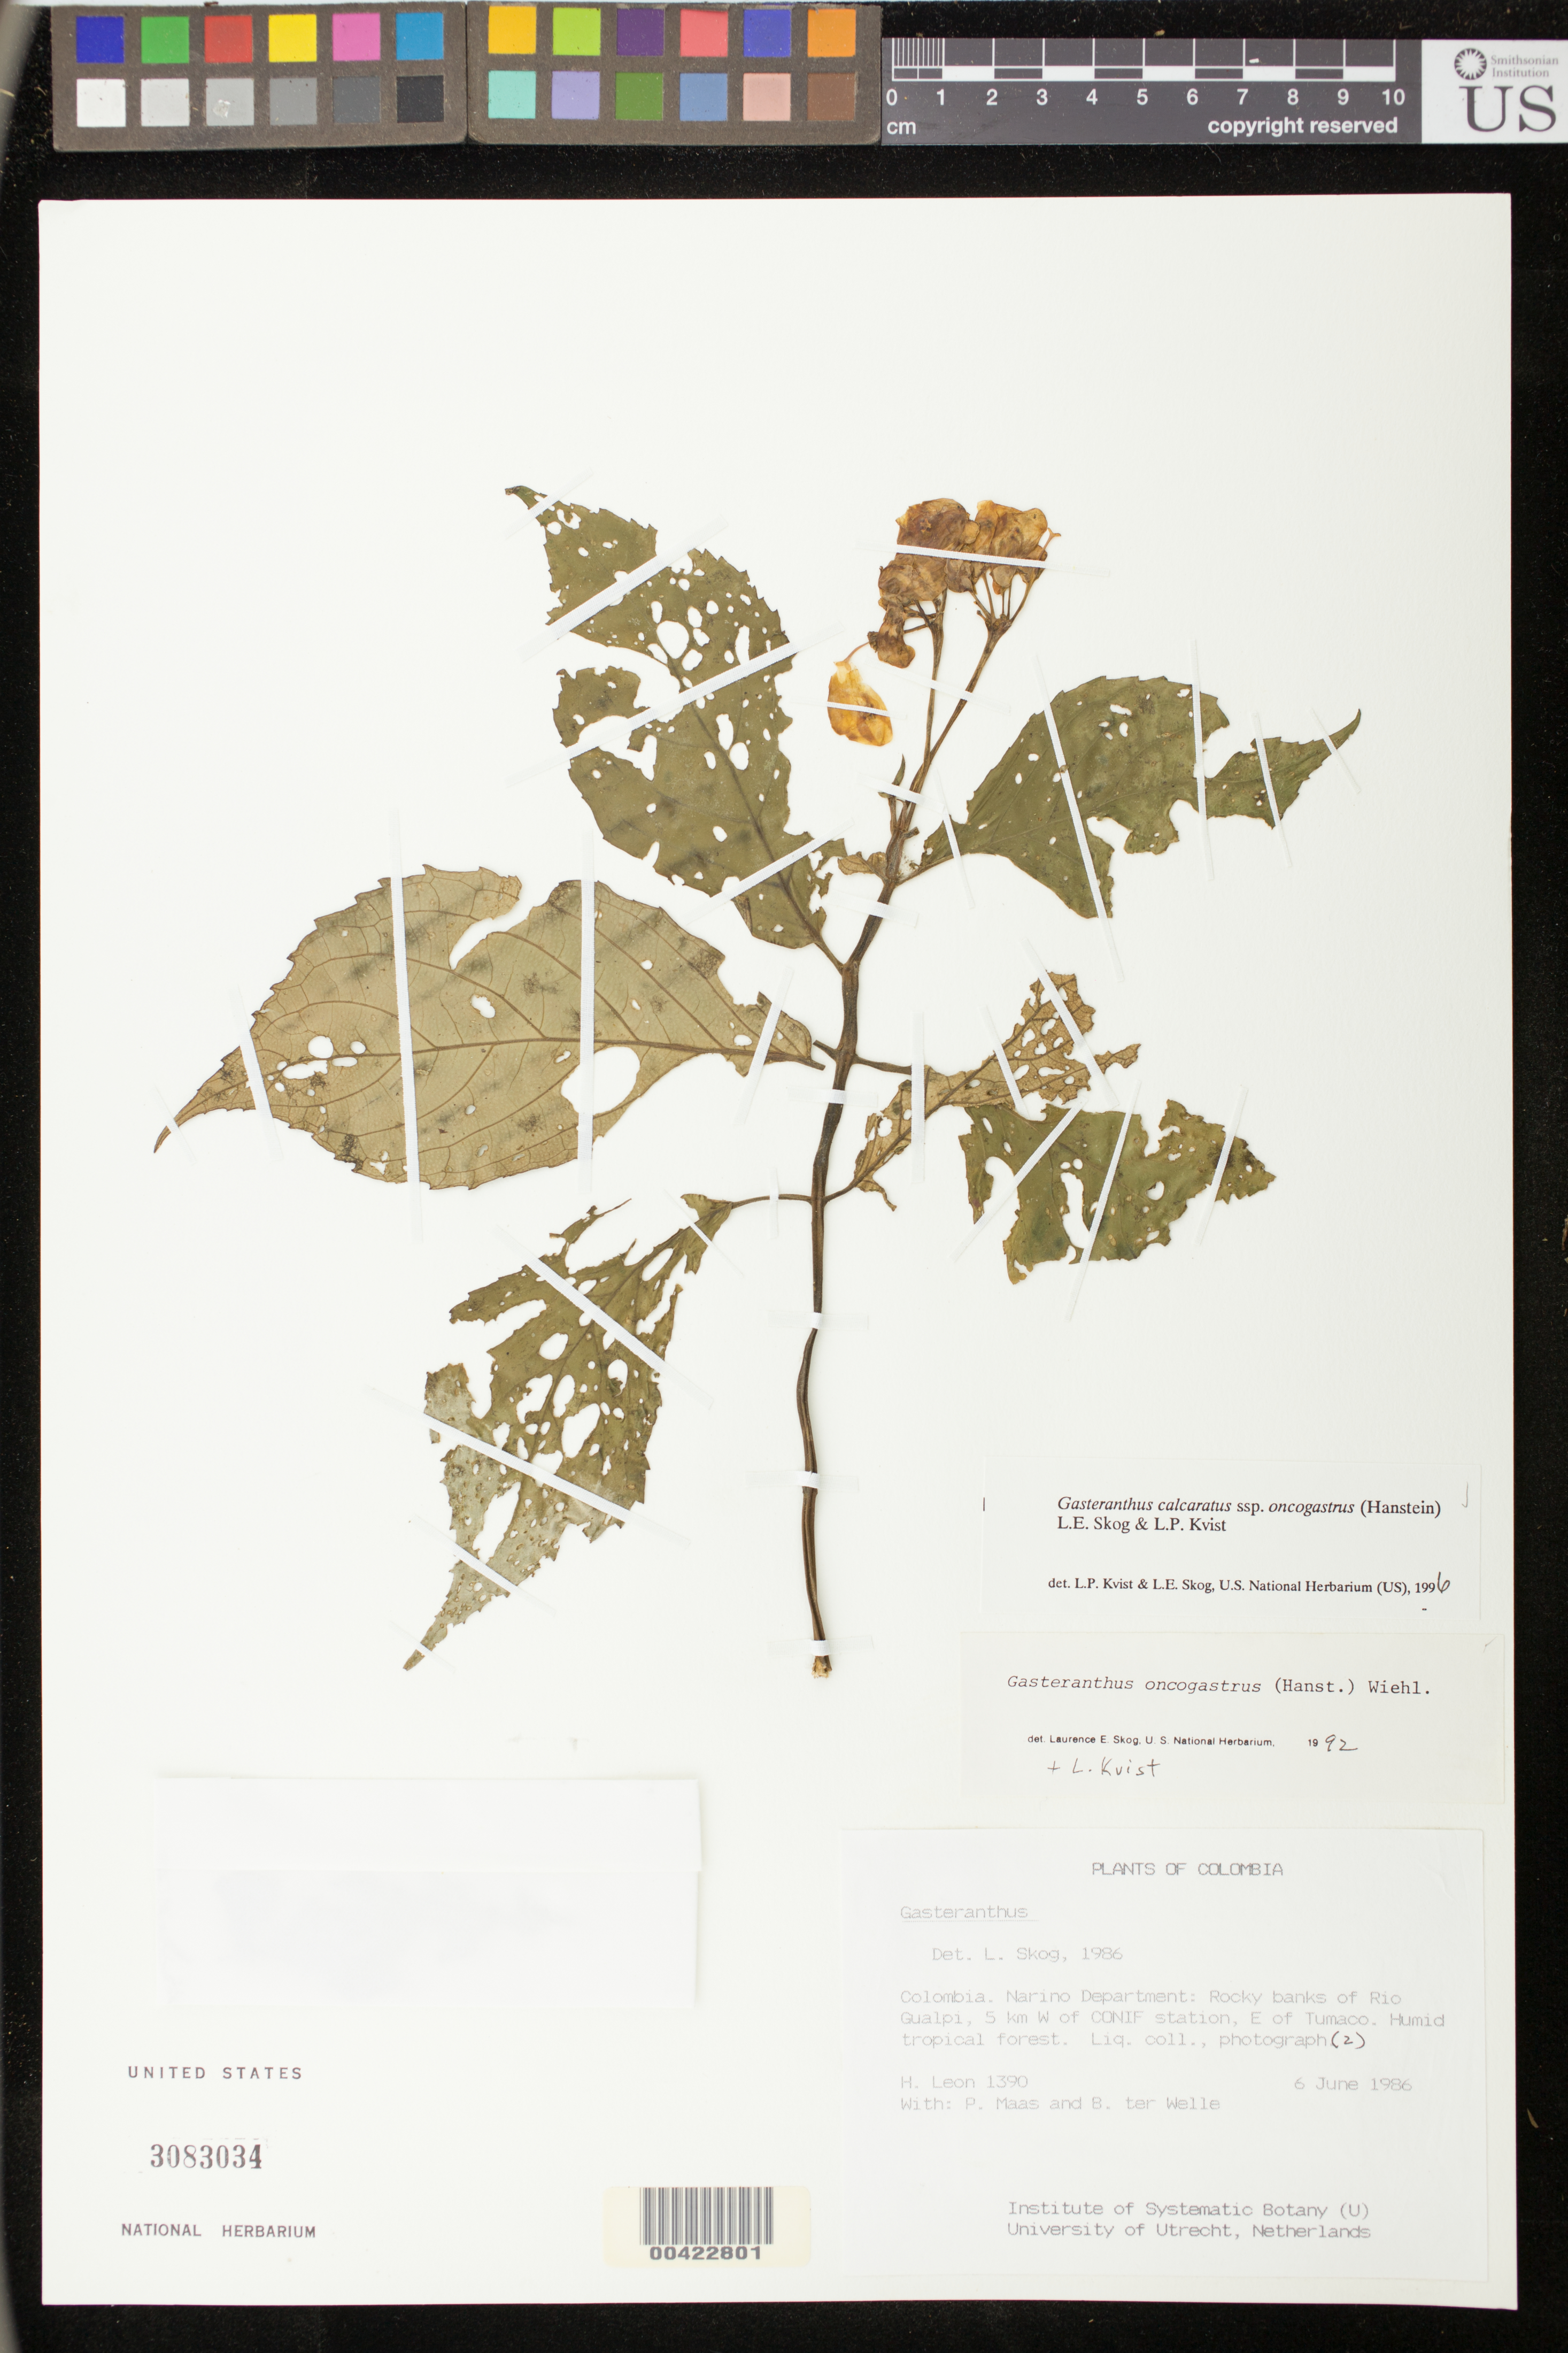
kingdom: Plantae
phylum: Tracheophyta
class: Magnoliopsida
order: Lamiales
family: Gesneriaceae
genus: Sinningia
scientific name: Sinningia incarnata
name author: (Aubl.) D.L. Denham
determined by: Skog, Laurence E.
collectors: H. León, P. Maas & B. Welle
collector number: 1390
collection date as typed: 06 Jun 1986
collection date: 1986-06-06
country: Colombia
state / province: Nariño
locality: Rio Gualpi, W of CONIF station, E of Tumaco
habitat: Humid tropical forest; on rocky banks of river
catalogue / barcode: US 3083034